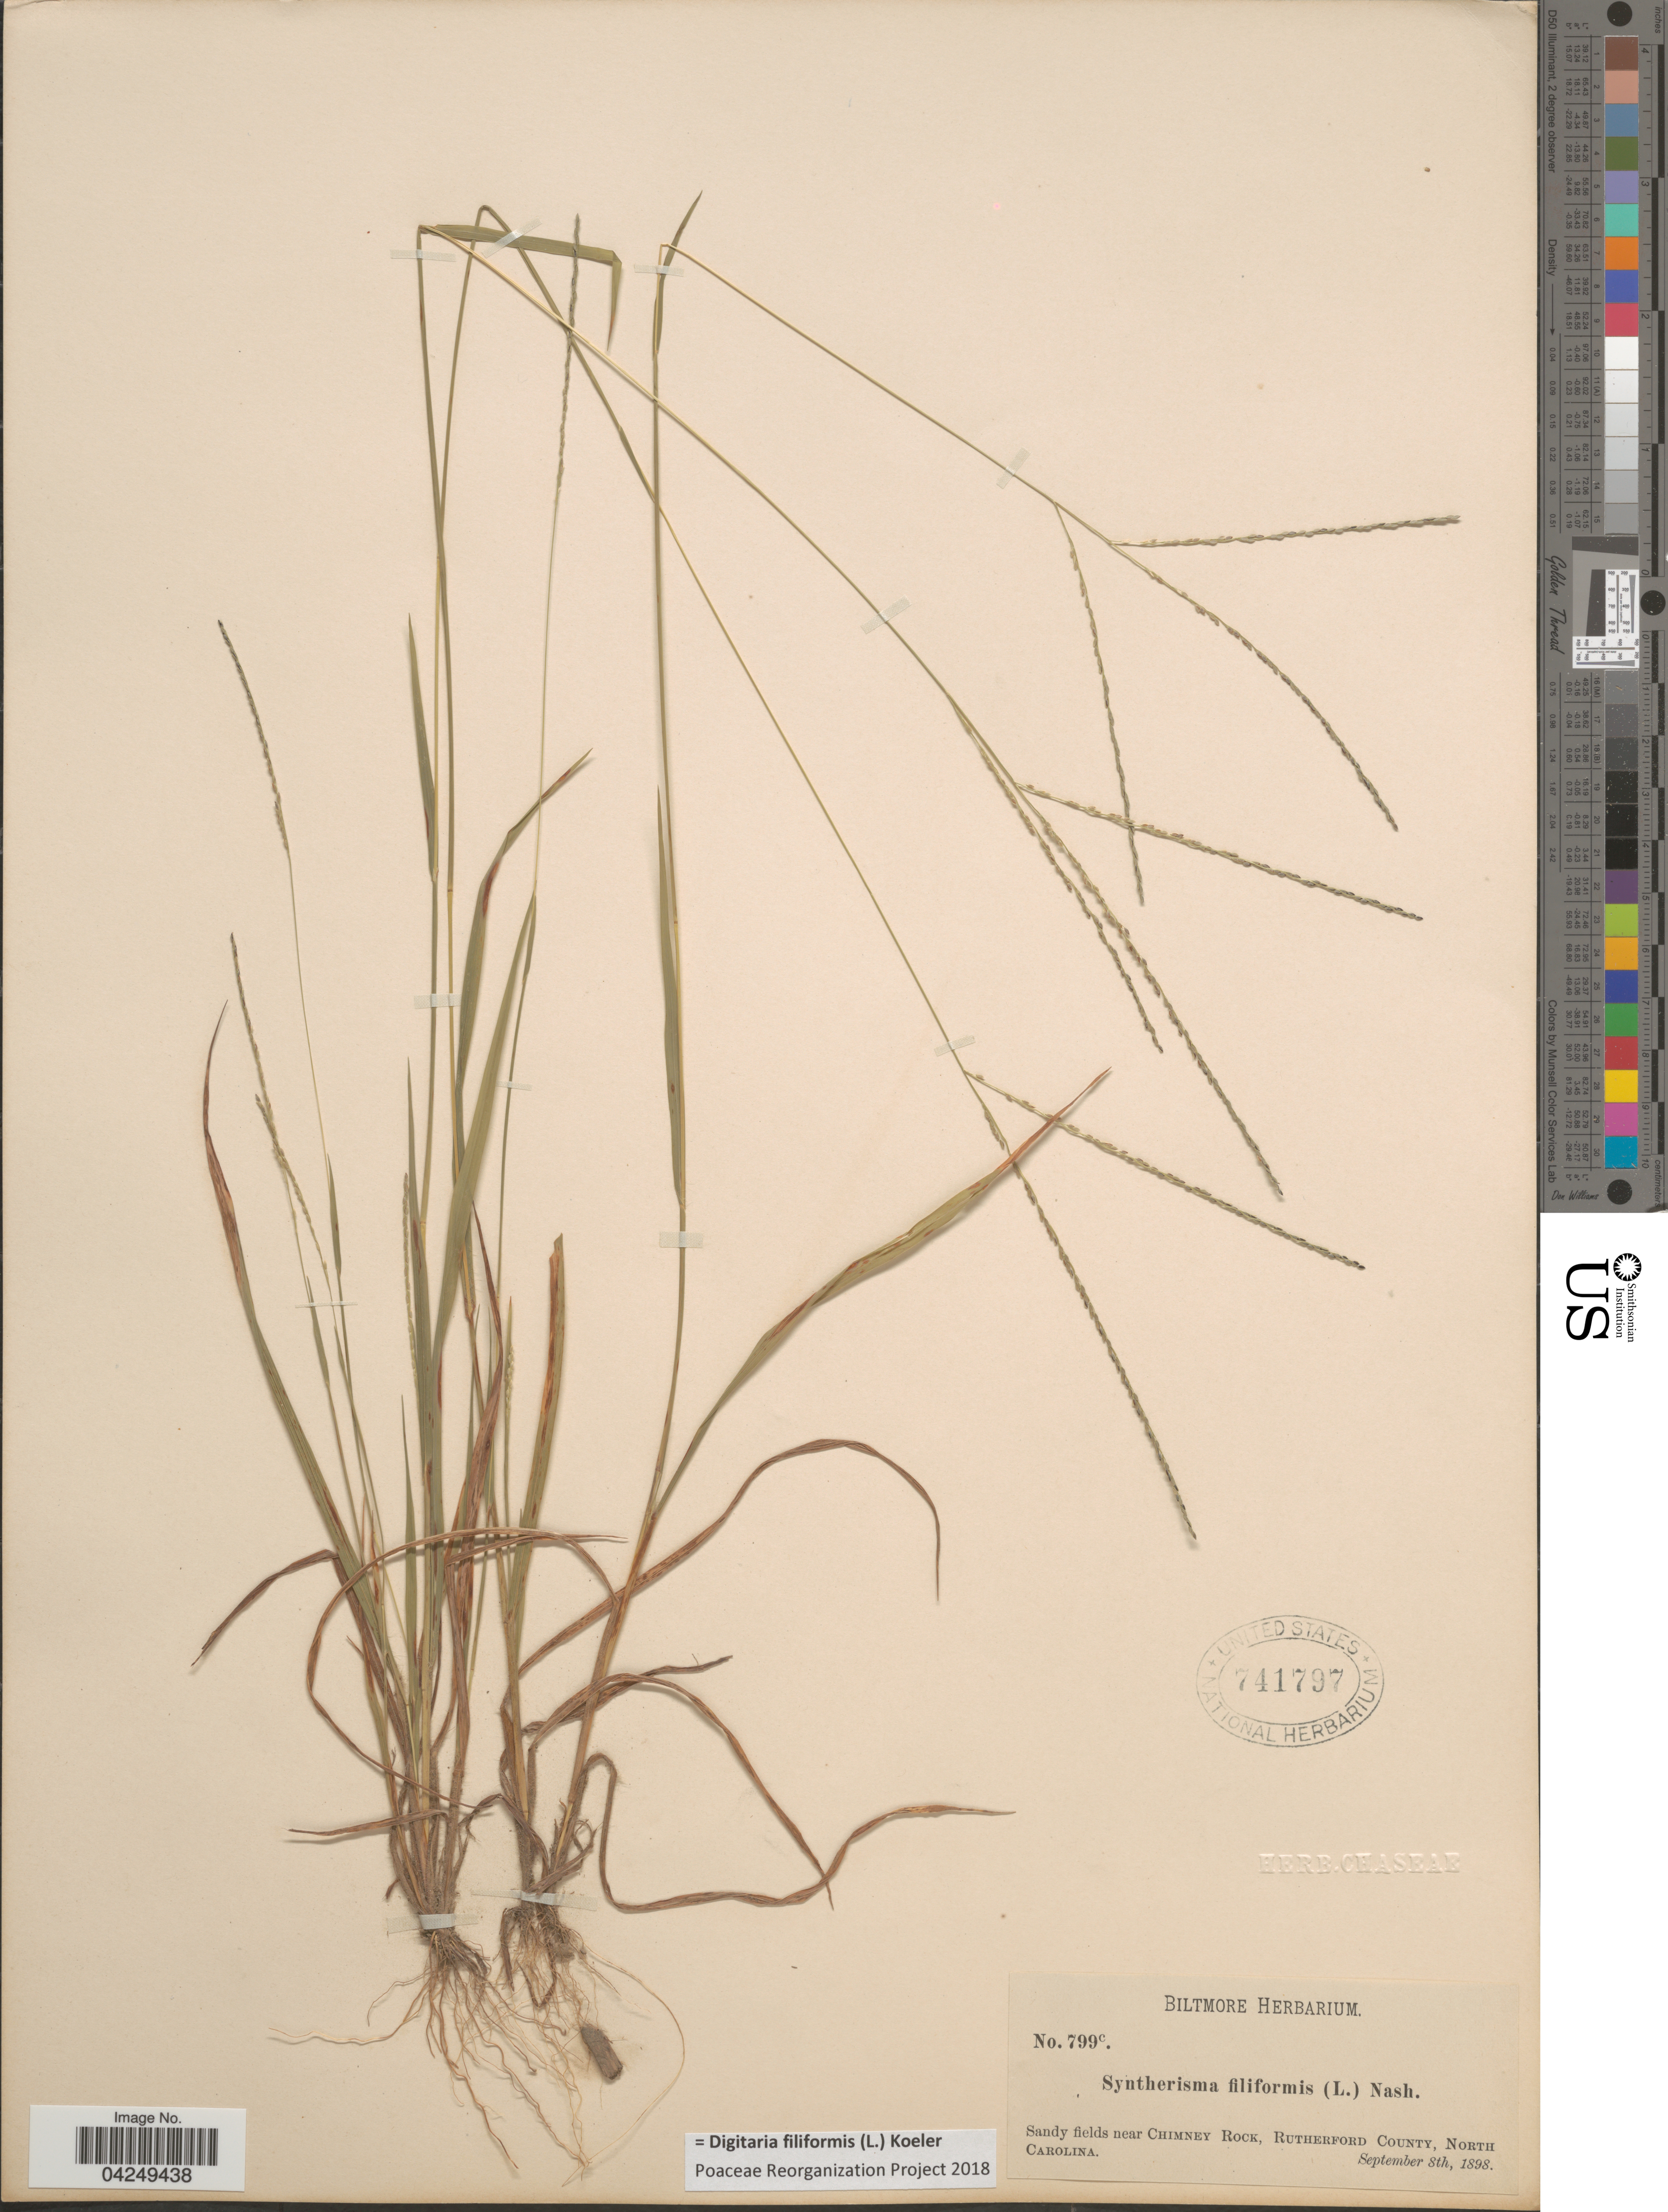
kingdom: Plantae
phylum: Tracheophyta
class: Liliopsida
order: Poales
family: Poaceae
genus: Digitaria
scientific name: Digitaria filiformis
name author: (L.) Koeler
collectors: ex herb. Biltmore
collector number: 799c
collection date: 1898-09-08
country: United States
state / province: North Carolina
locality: Sandy fields near Chimney Rock, Rutherford County.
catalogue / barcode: US 741797